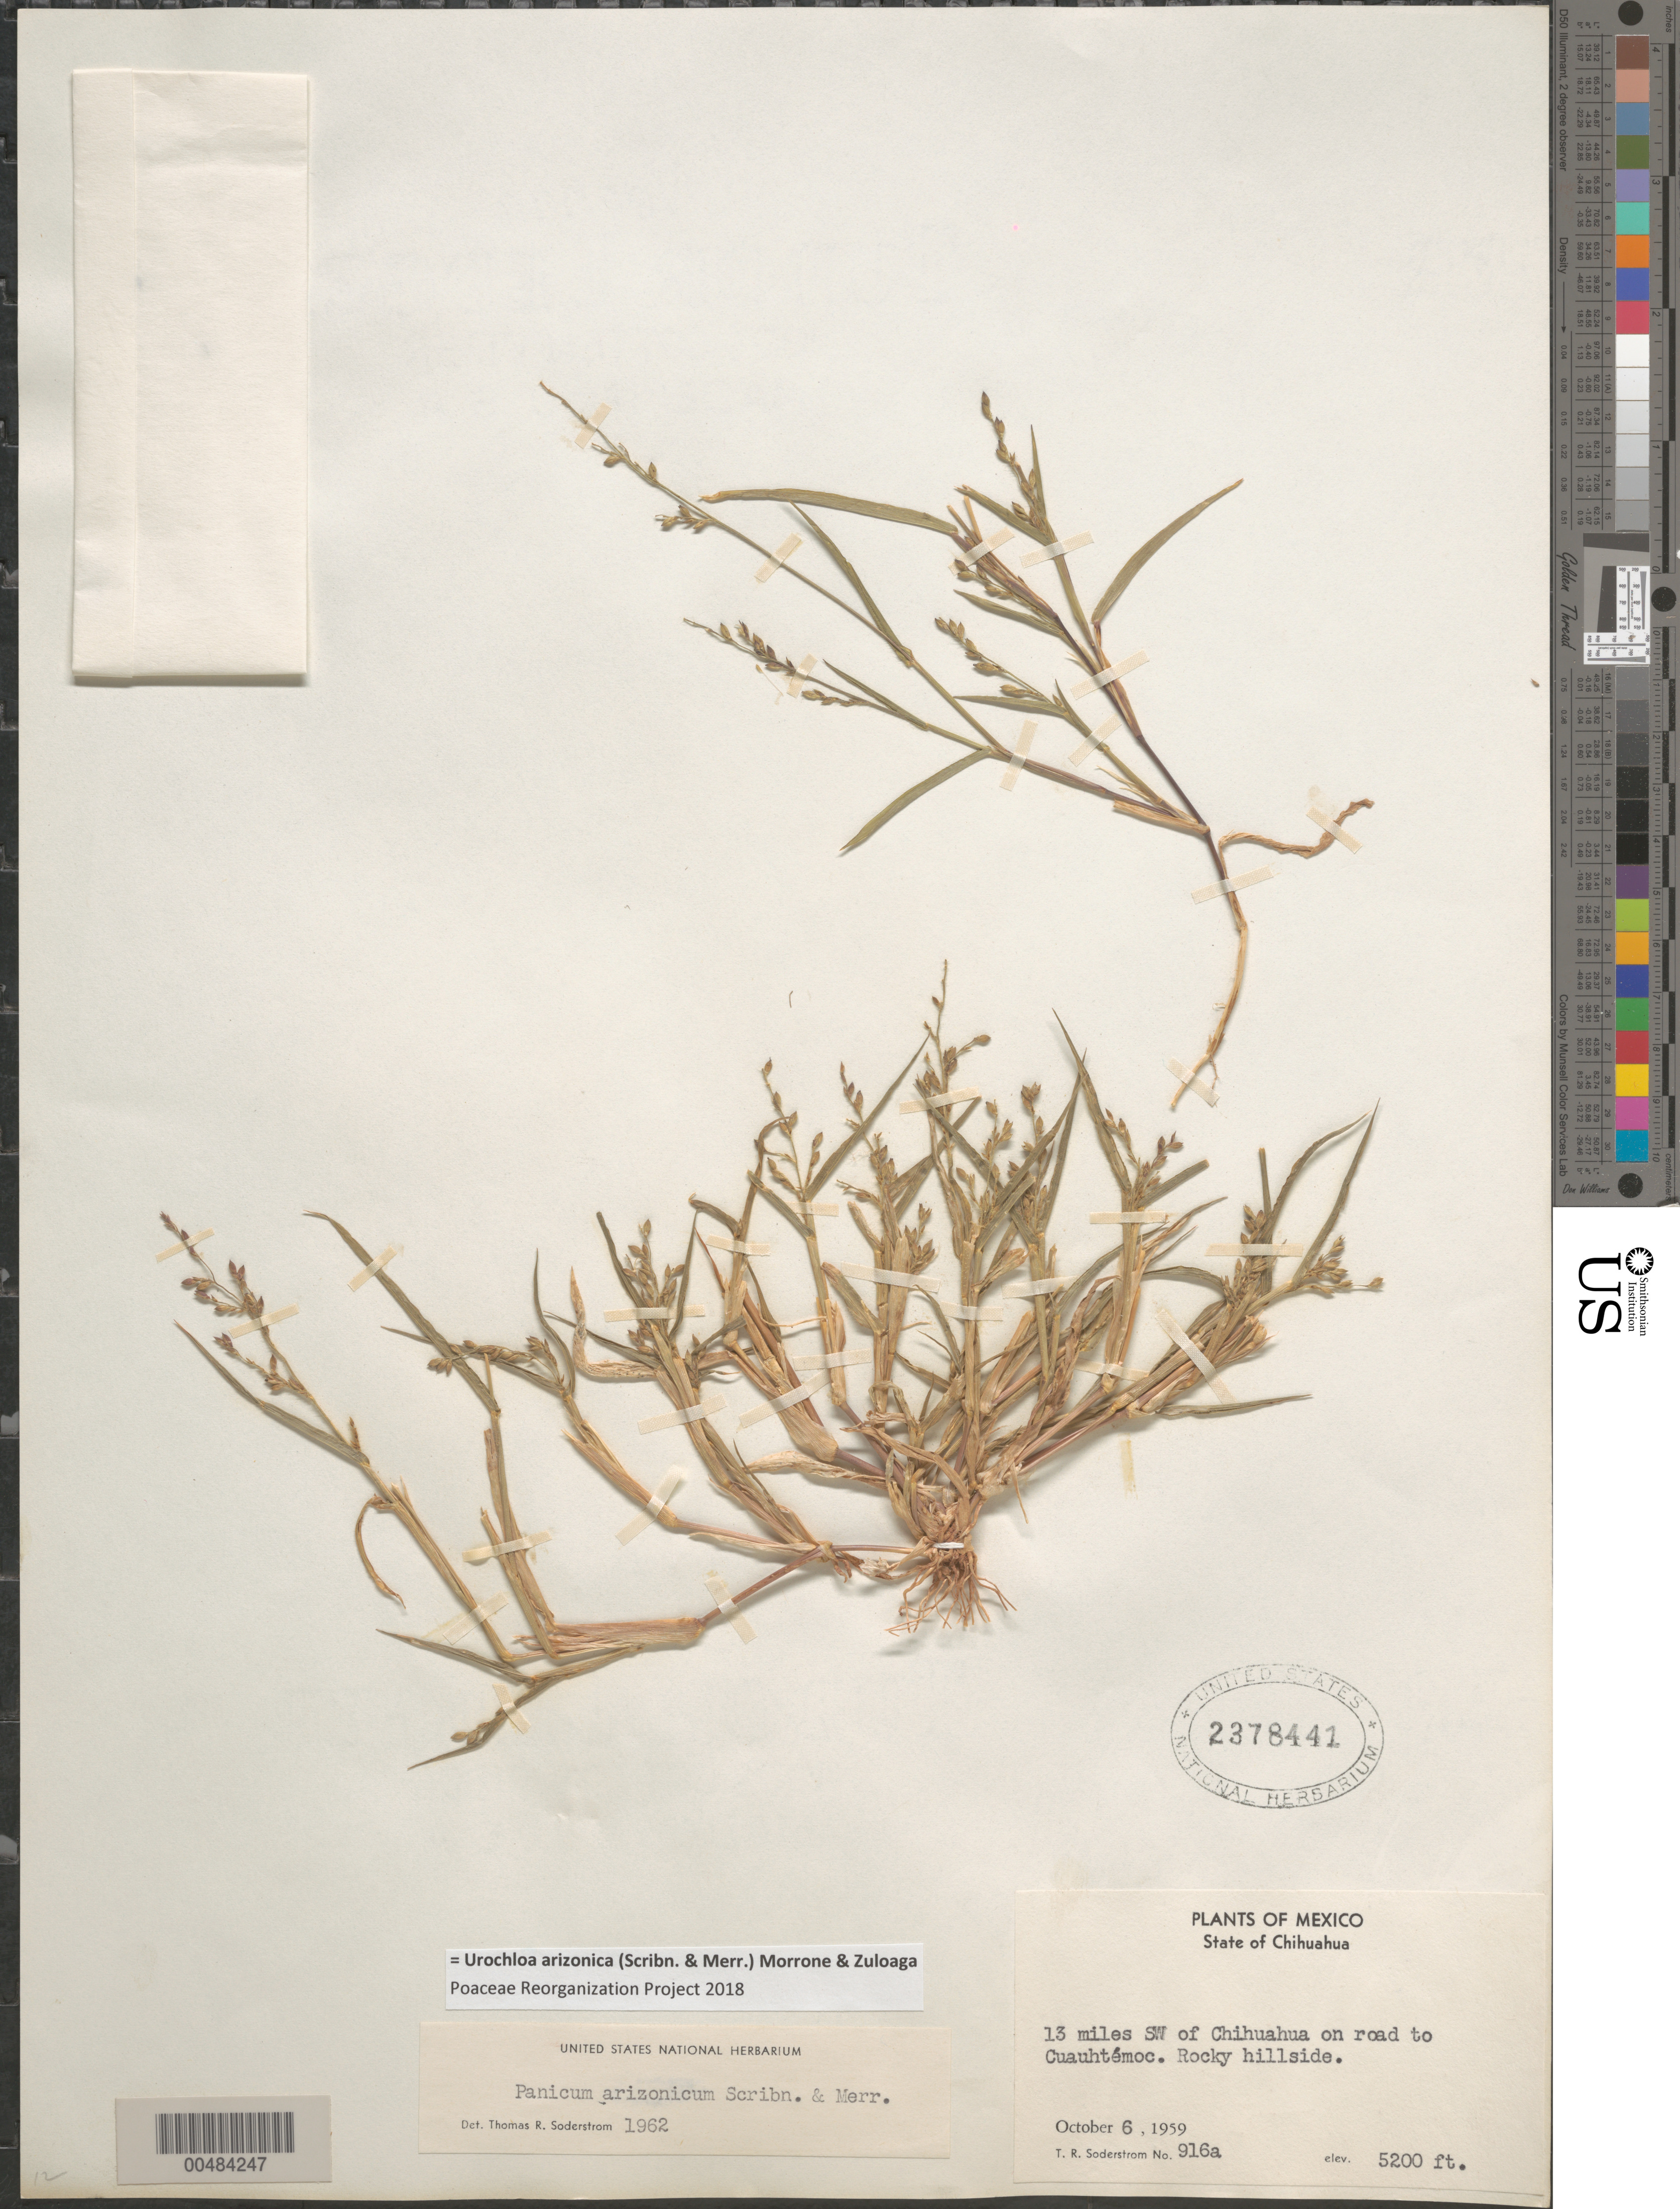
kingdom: Plantae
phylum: Tracheophyta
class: Liliopsida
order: Poales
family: Poaceae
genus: Brachiaria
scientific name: Brachiaria arizonicum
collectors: T. R. Soderstrom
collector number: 916a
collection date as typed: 6 Oct 1959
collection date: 1959-10-06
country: Mexico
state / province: Chihuahua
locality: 13 mi SW of Chihuahua on road to Cuauhtémoc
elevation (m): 1585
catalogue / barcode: US 2378441